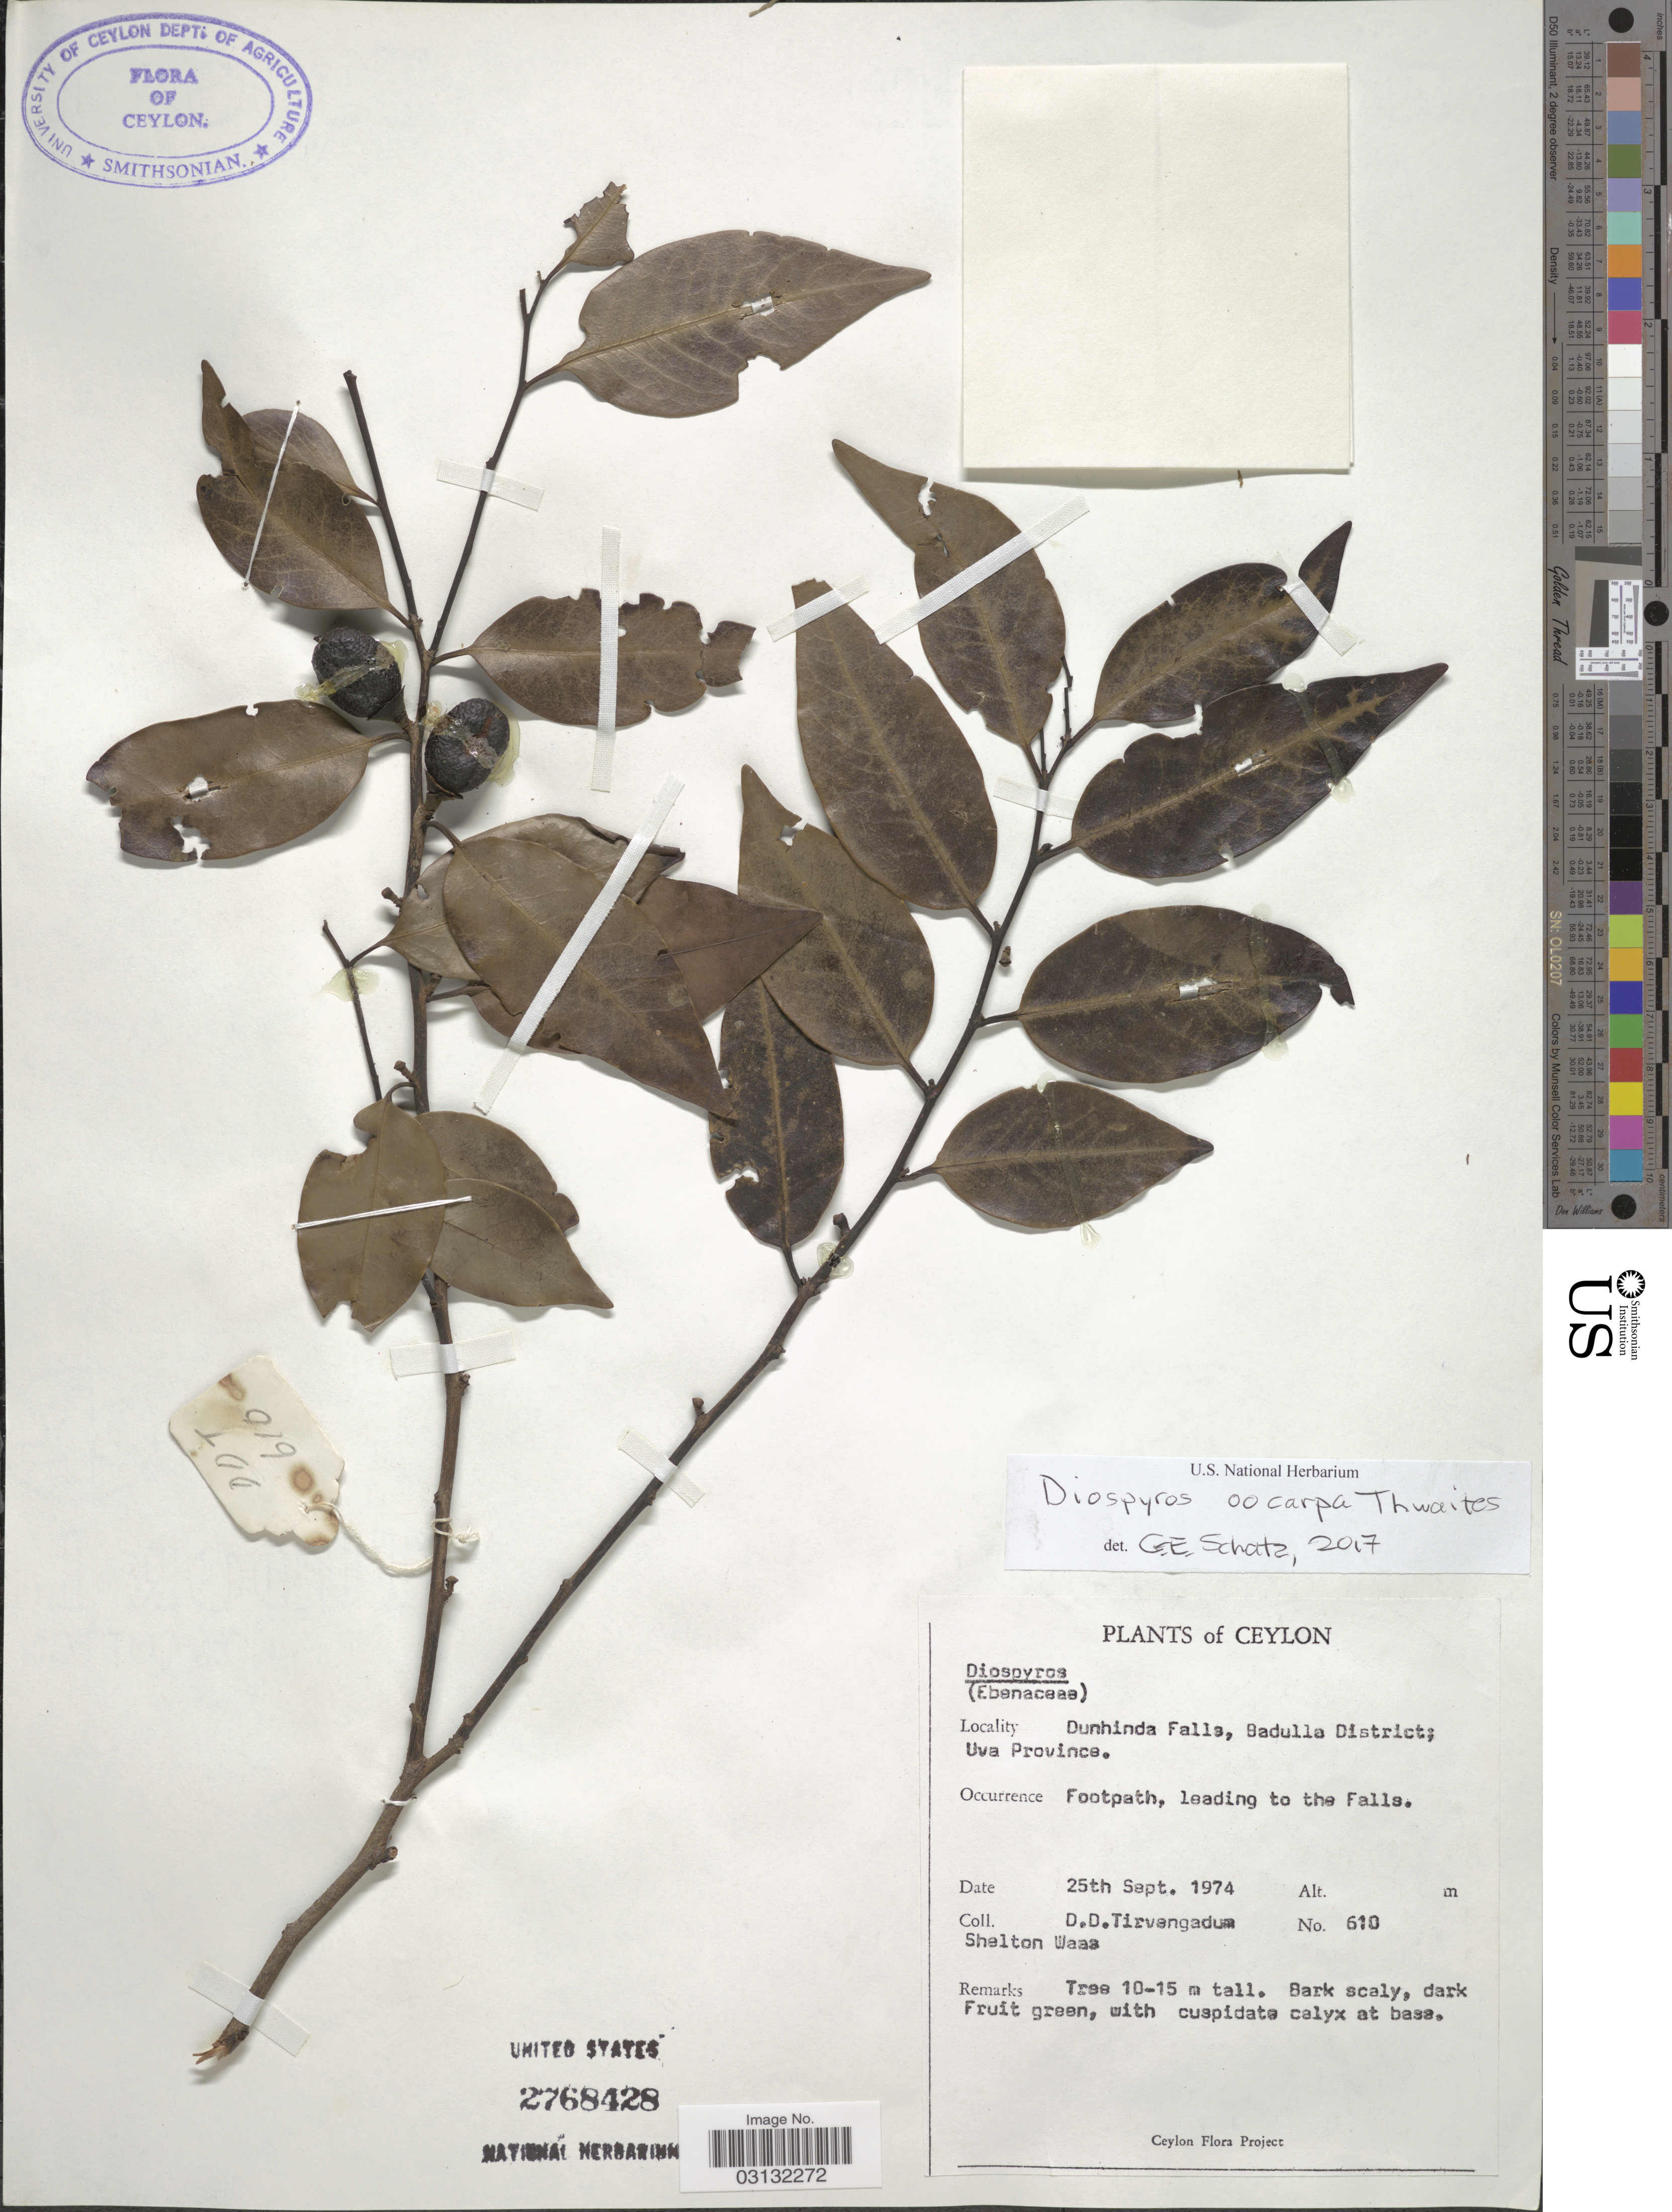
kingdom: Plantae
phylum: Tracheophyta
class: Magnoliopsida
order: Ericales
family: Ebenaceae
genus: Diospyros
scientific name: Diospyros oocarpa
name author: Thwaites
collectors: D. Tirvengadum & S. Waas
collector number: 610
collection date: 1974-09-25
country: Sri Lanka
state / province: Uva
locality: Ceylon. Dunhinda Falls, Badulla District. Footpath, leading to the Falls.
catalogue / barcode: US 2768428